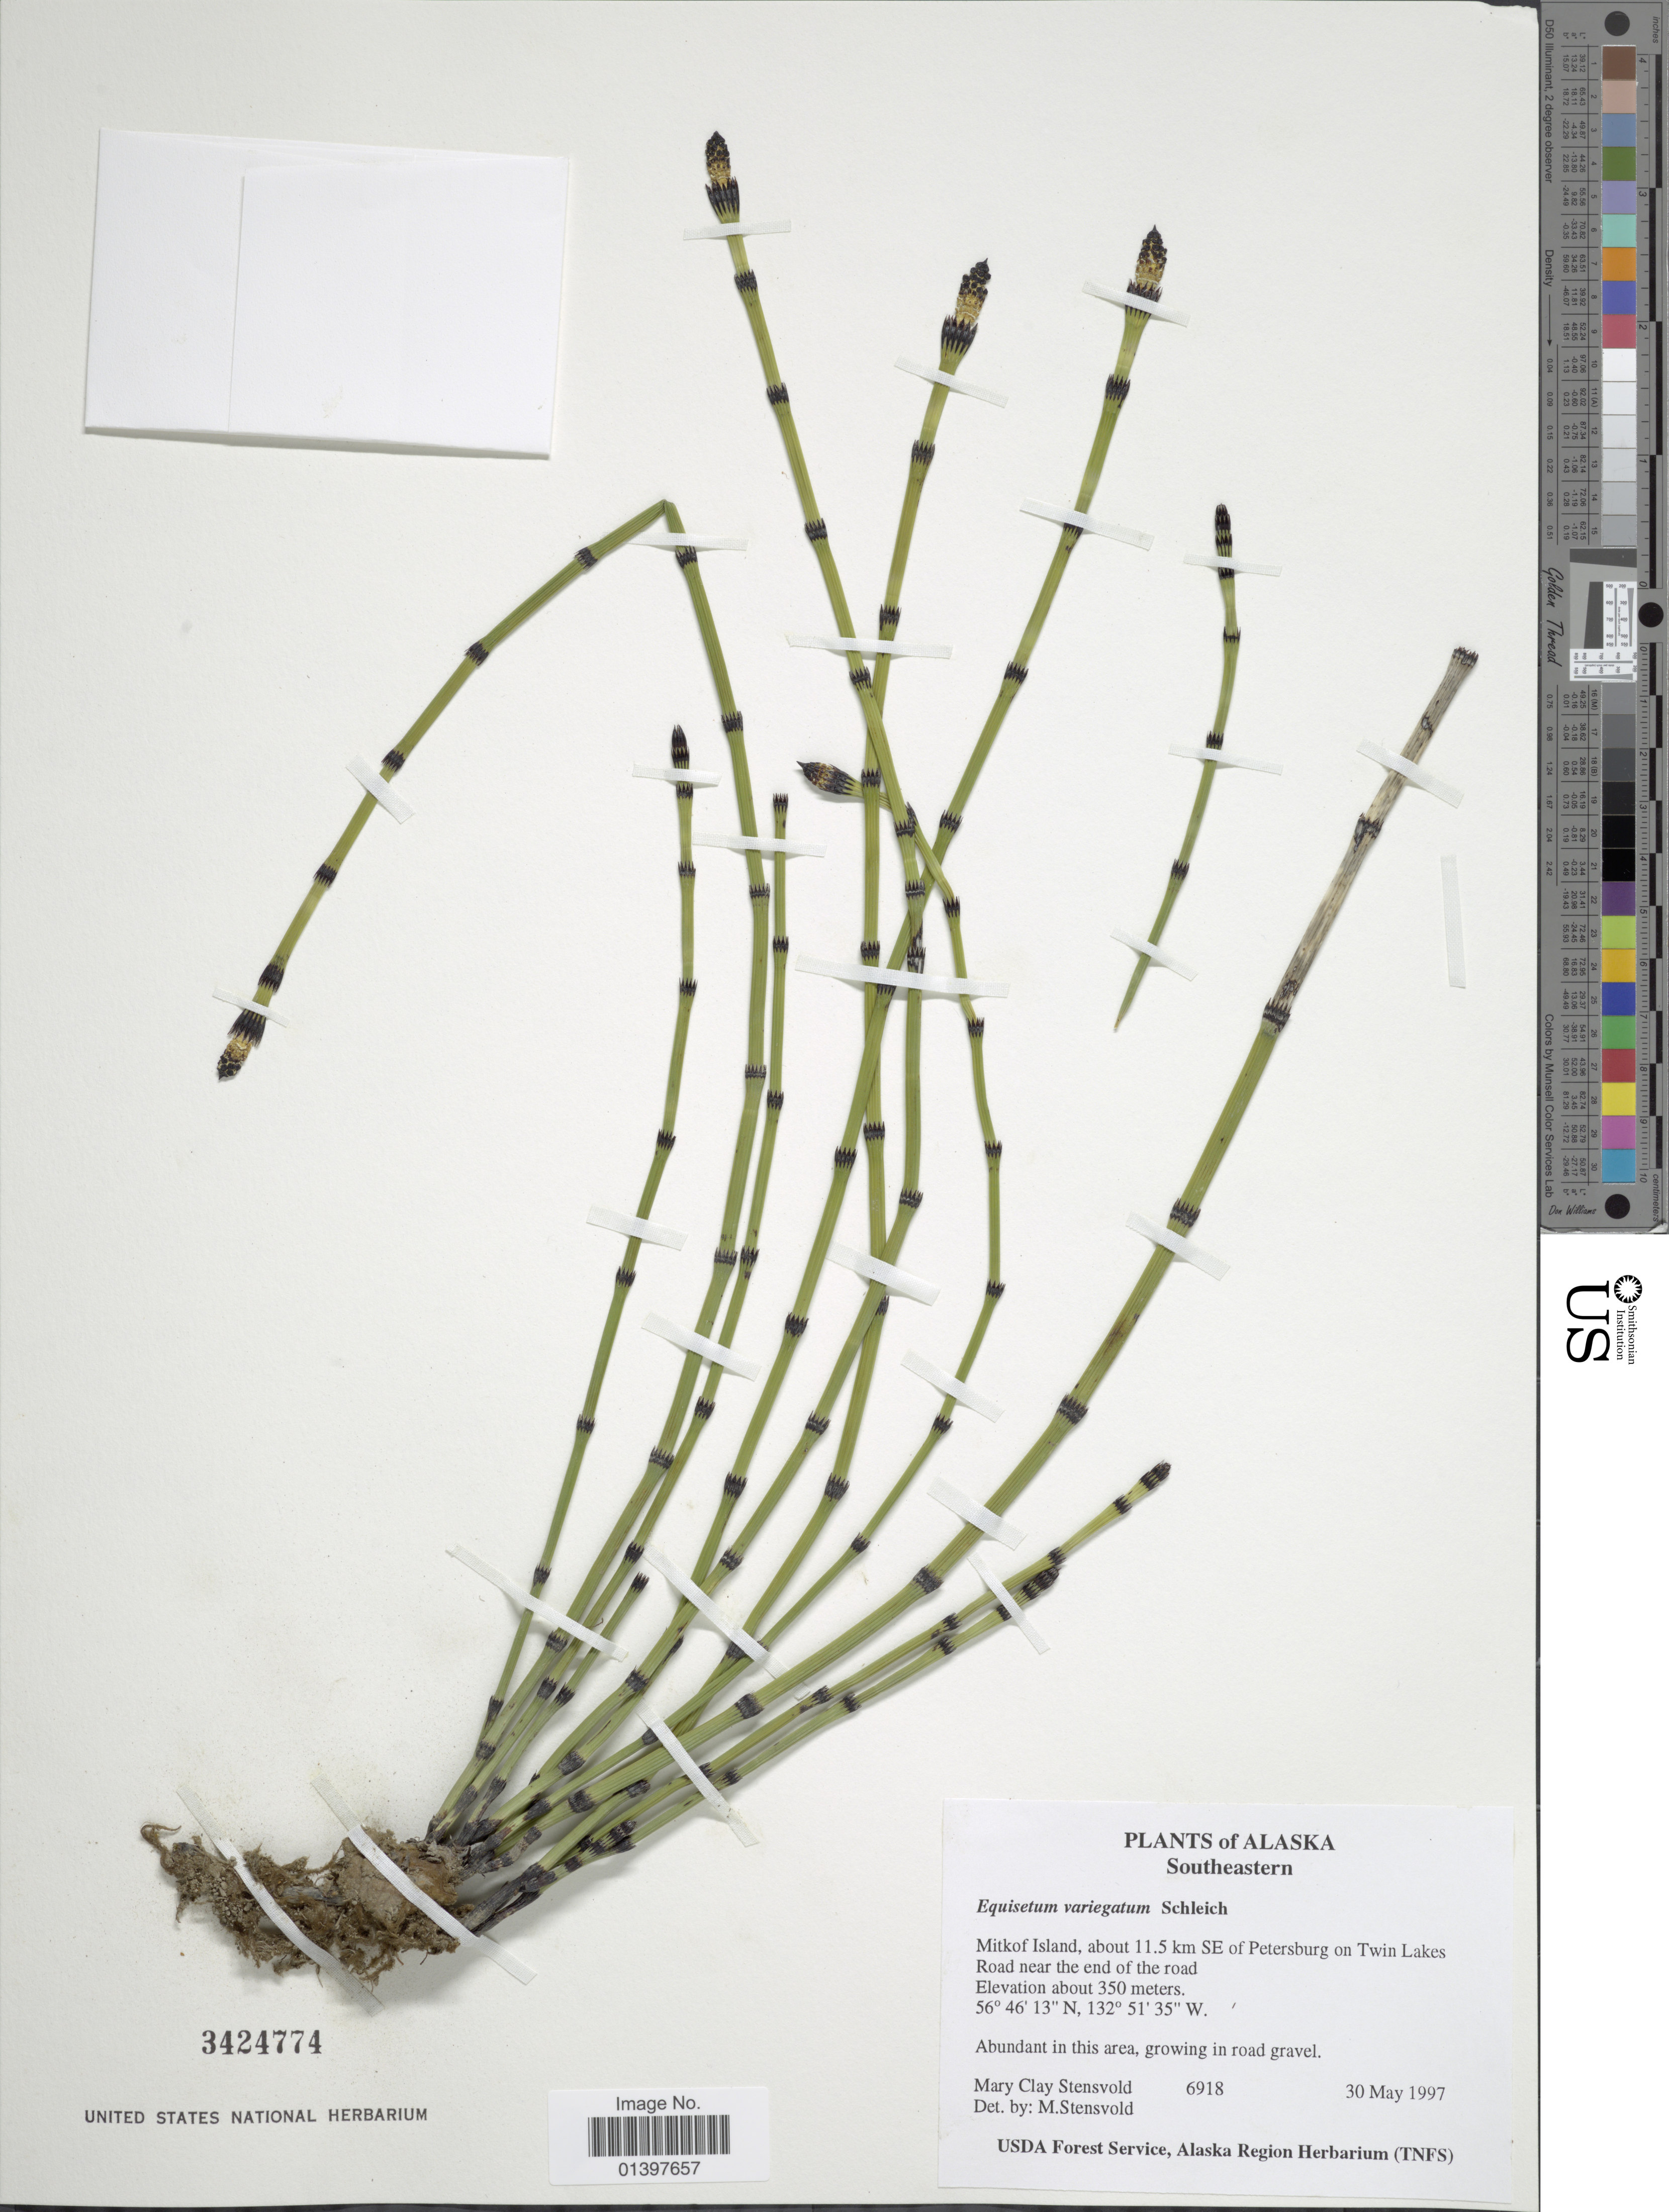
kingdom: Plantae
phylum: Tracheophyta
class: Polypodiopsida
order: Equisetales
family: Equisetaceae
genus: Equisetum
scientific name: Equisetum variegatum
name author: Schleich. ex F. Weber & D. Mohr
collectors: M. Stensvold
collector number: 6918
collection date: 1997-05-30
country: United States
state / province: Alaska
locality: Southeastern, Mitkof Island, about 11.5 km SE of Petersburg on Twin Lakes Road near the end of the road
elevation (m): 350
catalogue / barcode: US 3424774